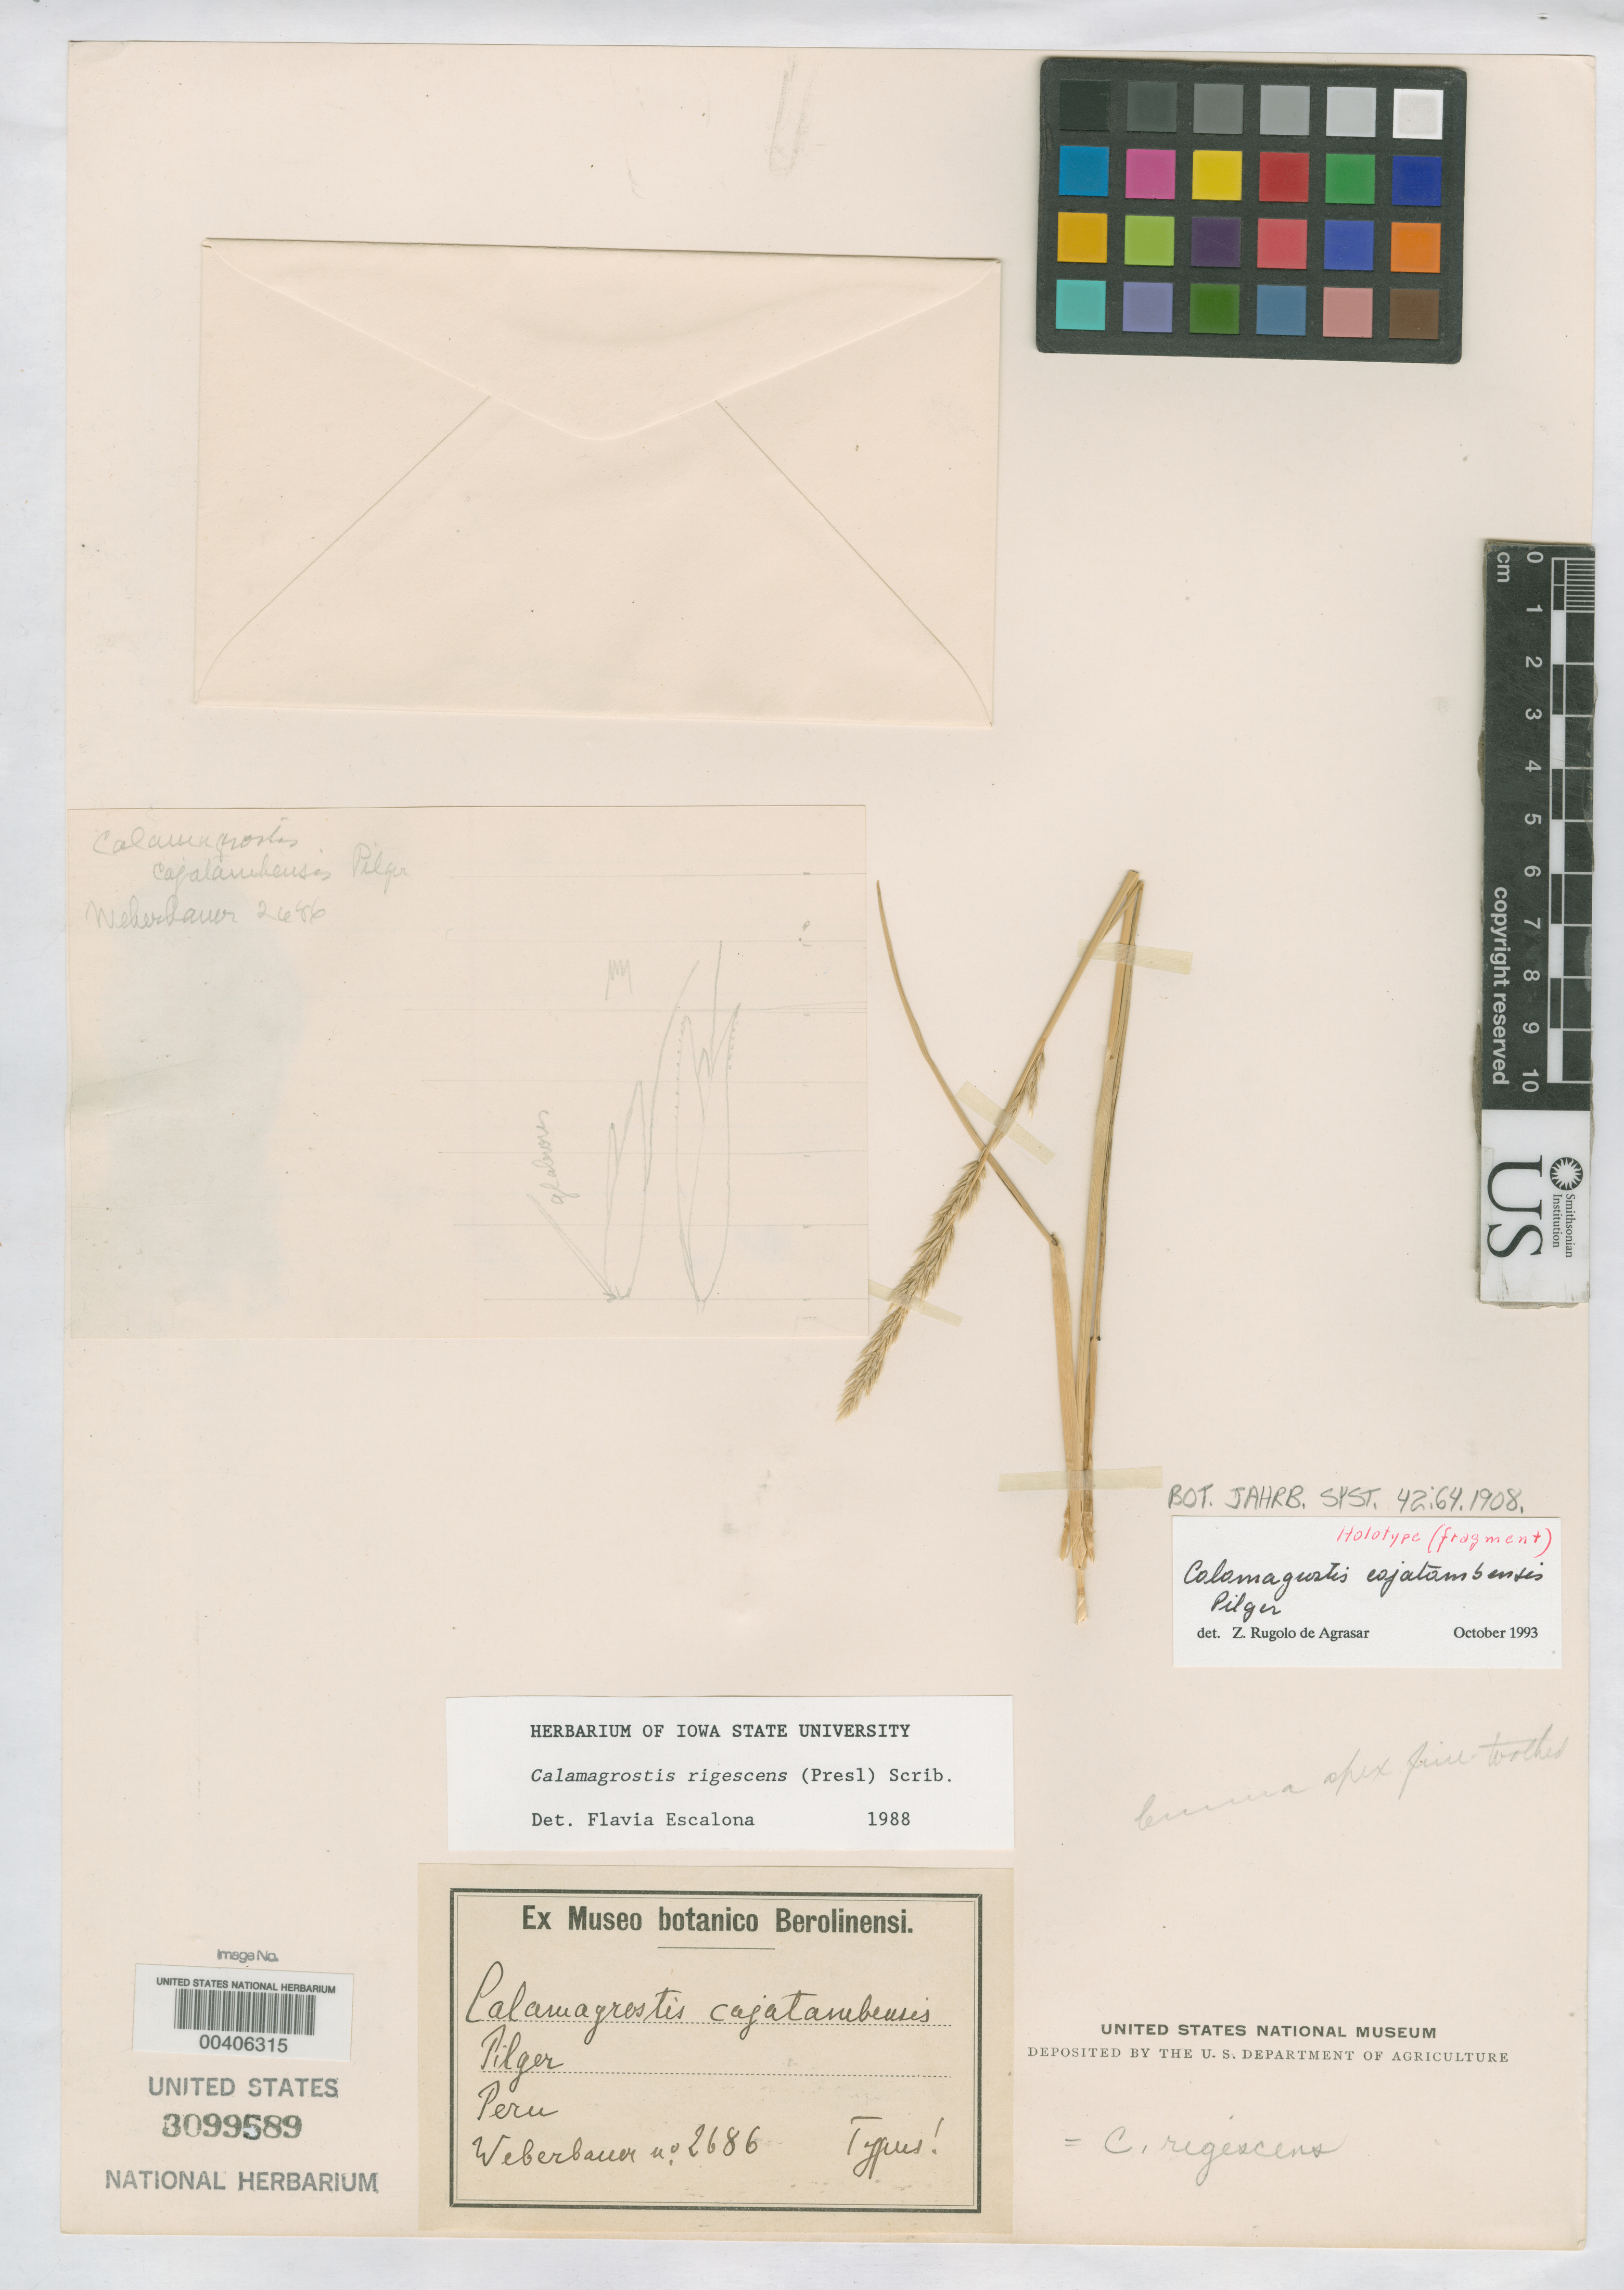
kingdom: Plantae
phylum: Tracheophyta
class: Liliopsida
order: Poales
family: Poaceae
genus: Calamagrostis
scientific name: Calamagrostis cajatambensis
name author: Pilg.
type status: Type Fragment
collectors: A. Weberbauer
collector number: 2686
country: Peru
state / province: San Martín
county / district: Mariscal Cáceres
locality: Rio Huallaga, margen Derecha del; Balsa Probana; dtto. Tocache Nuevo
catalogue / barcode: US 3099589